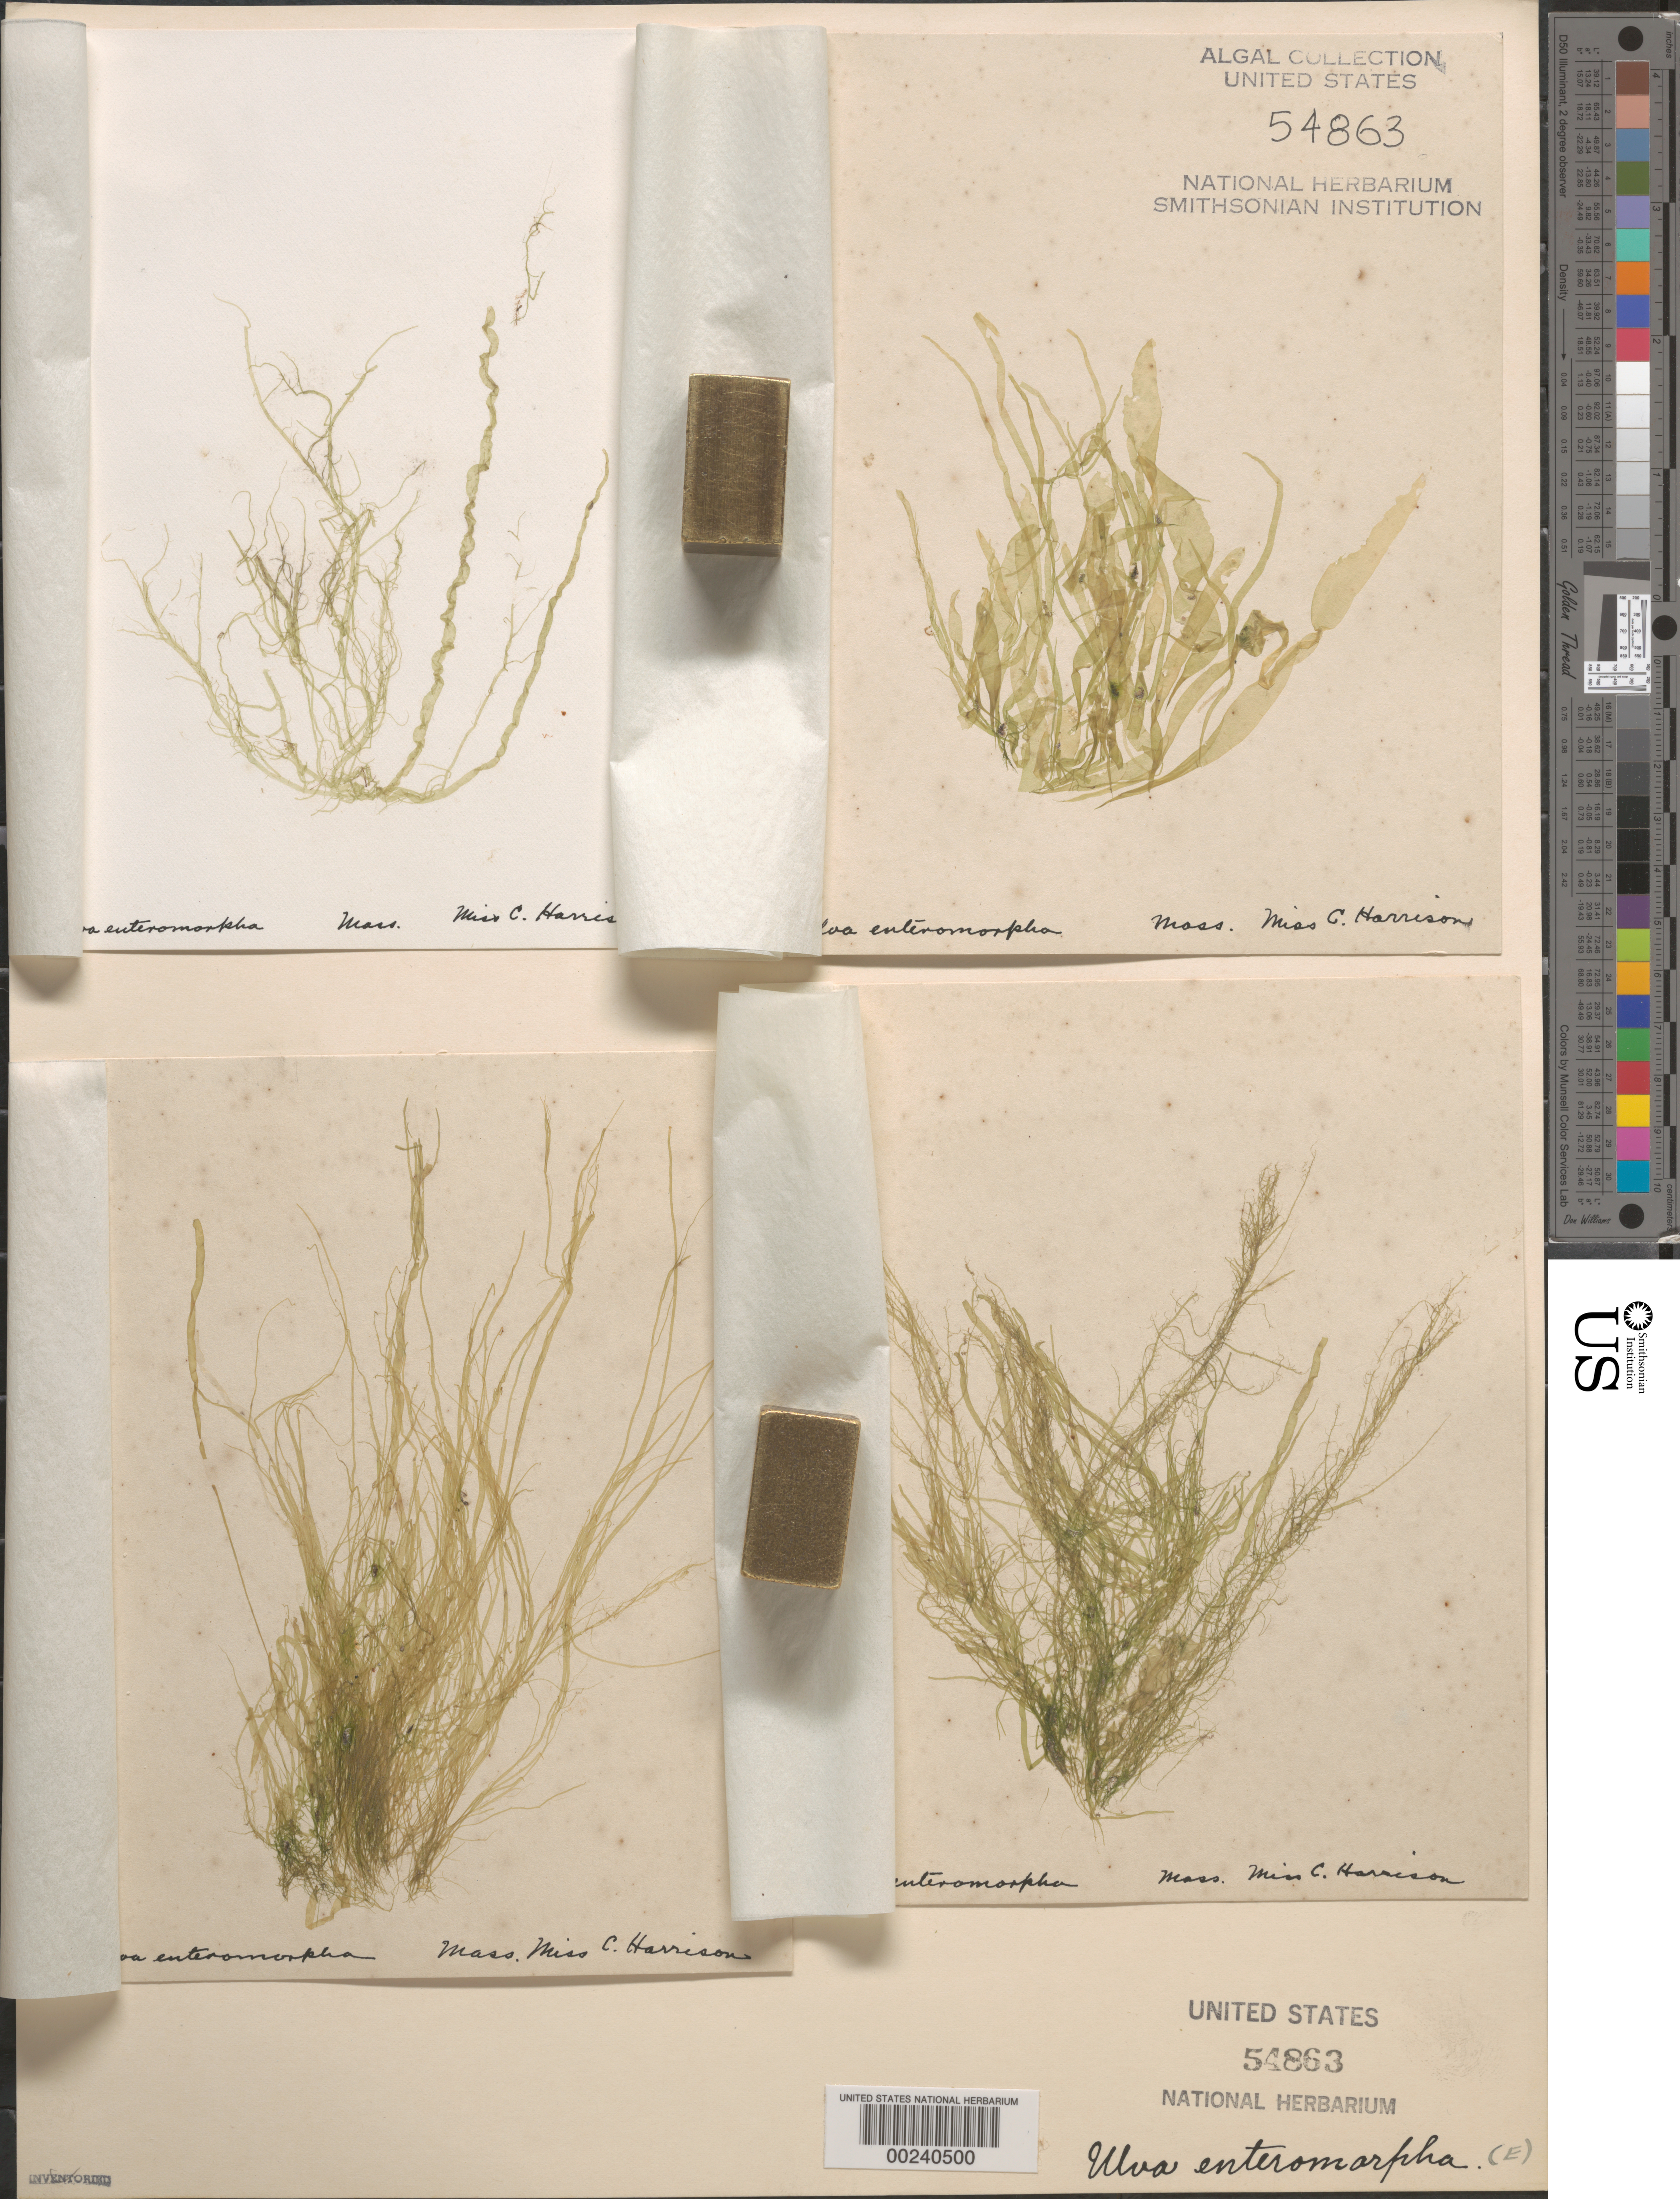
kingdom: Plantae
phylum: Chlorophyta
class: Ulvophyceae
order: Ulvales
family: Ulvaceae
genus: Ulva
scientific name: Ulva enteromorpha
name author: Le Jol.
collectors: C. Harrison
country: United States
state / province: Massachusetts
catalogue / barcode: US 54863